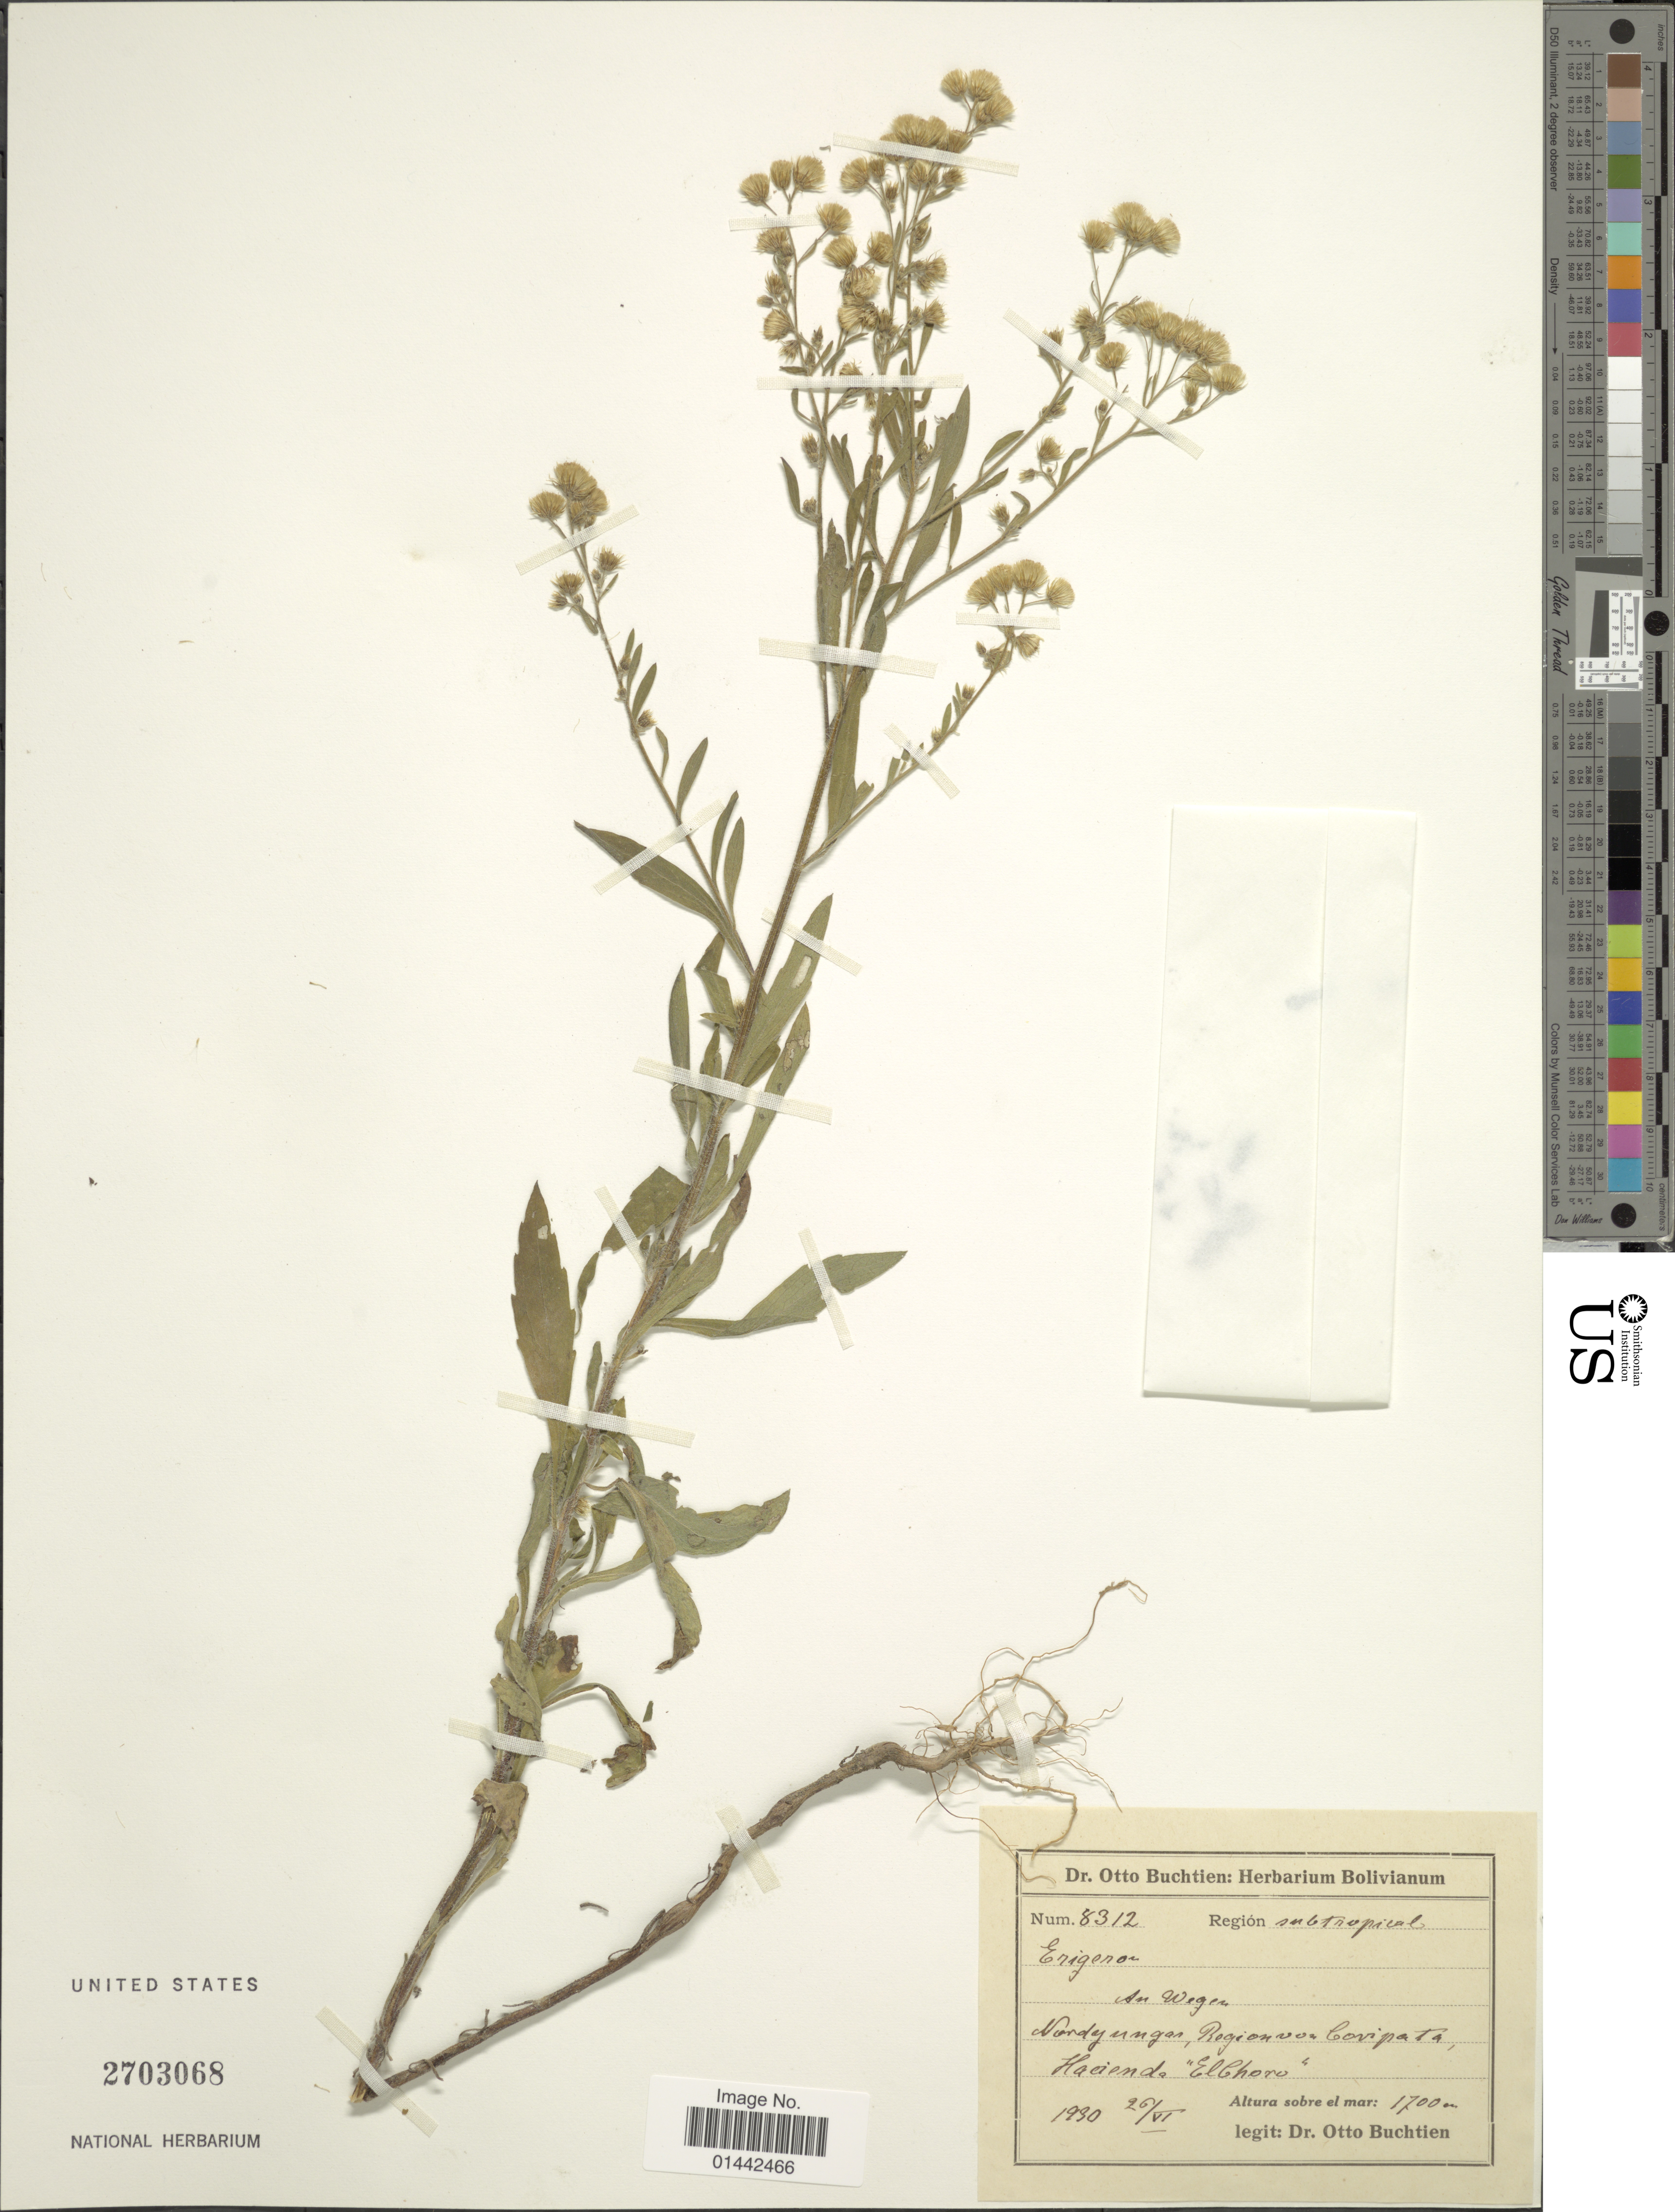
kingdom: Plantae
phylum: Tracheophyta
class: Magnoliopsida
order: Asterales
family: Asteraceae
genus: Erigeron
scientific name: Erigeron sp.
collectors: O. Buchtien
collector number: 8312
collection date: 1930-06-26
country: Bolivia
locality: Nordyungas, Region von Covipata, Hacienda "Elbhoro", region subtropical.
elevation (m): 1700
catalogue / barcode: US 2703068